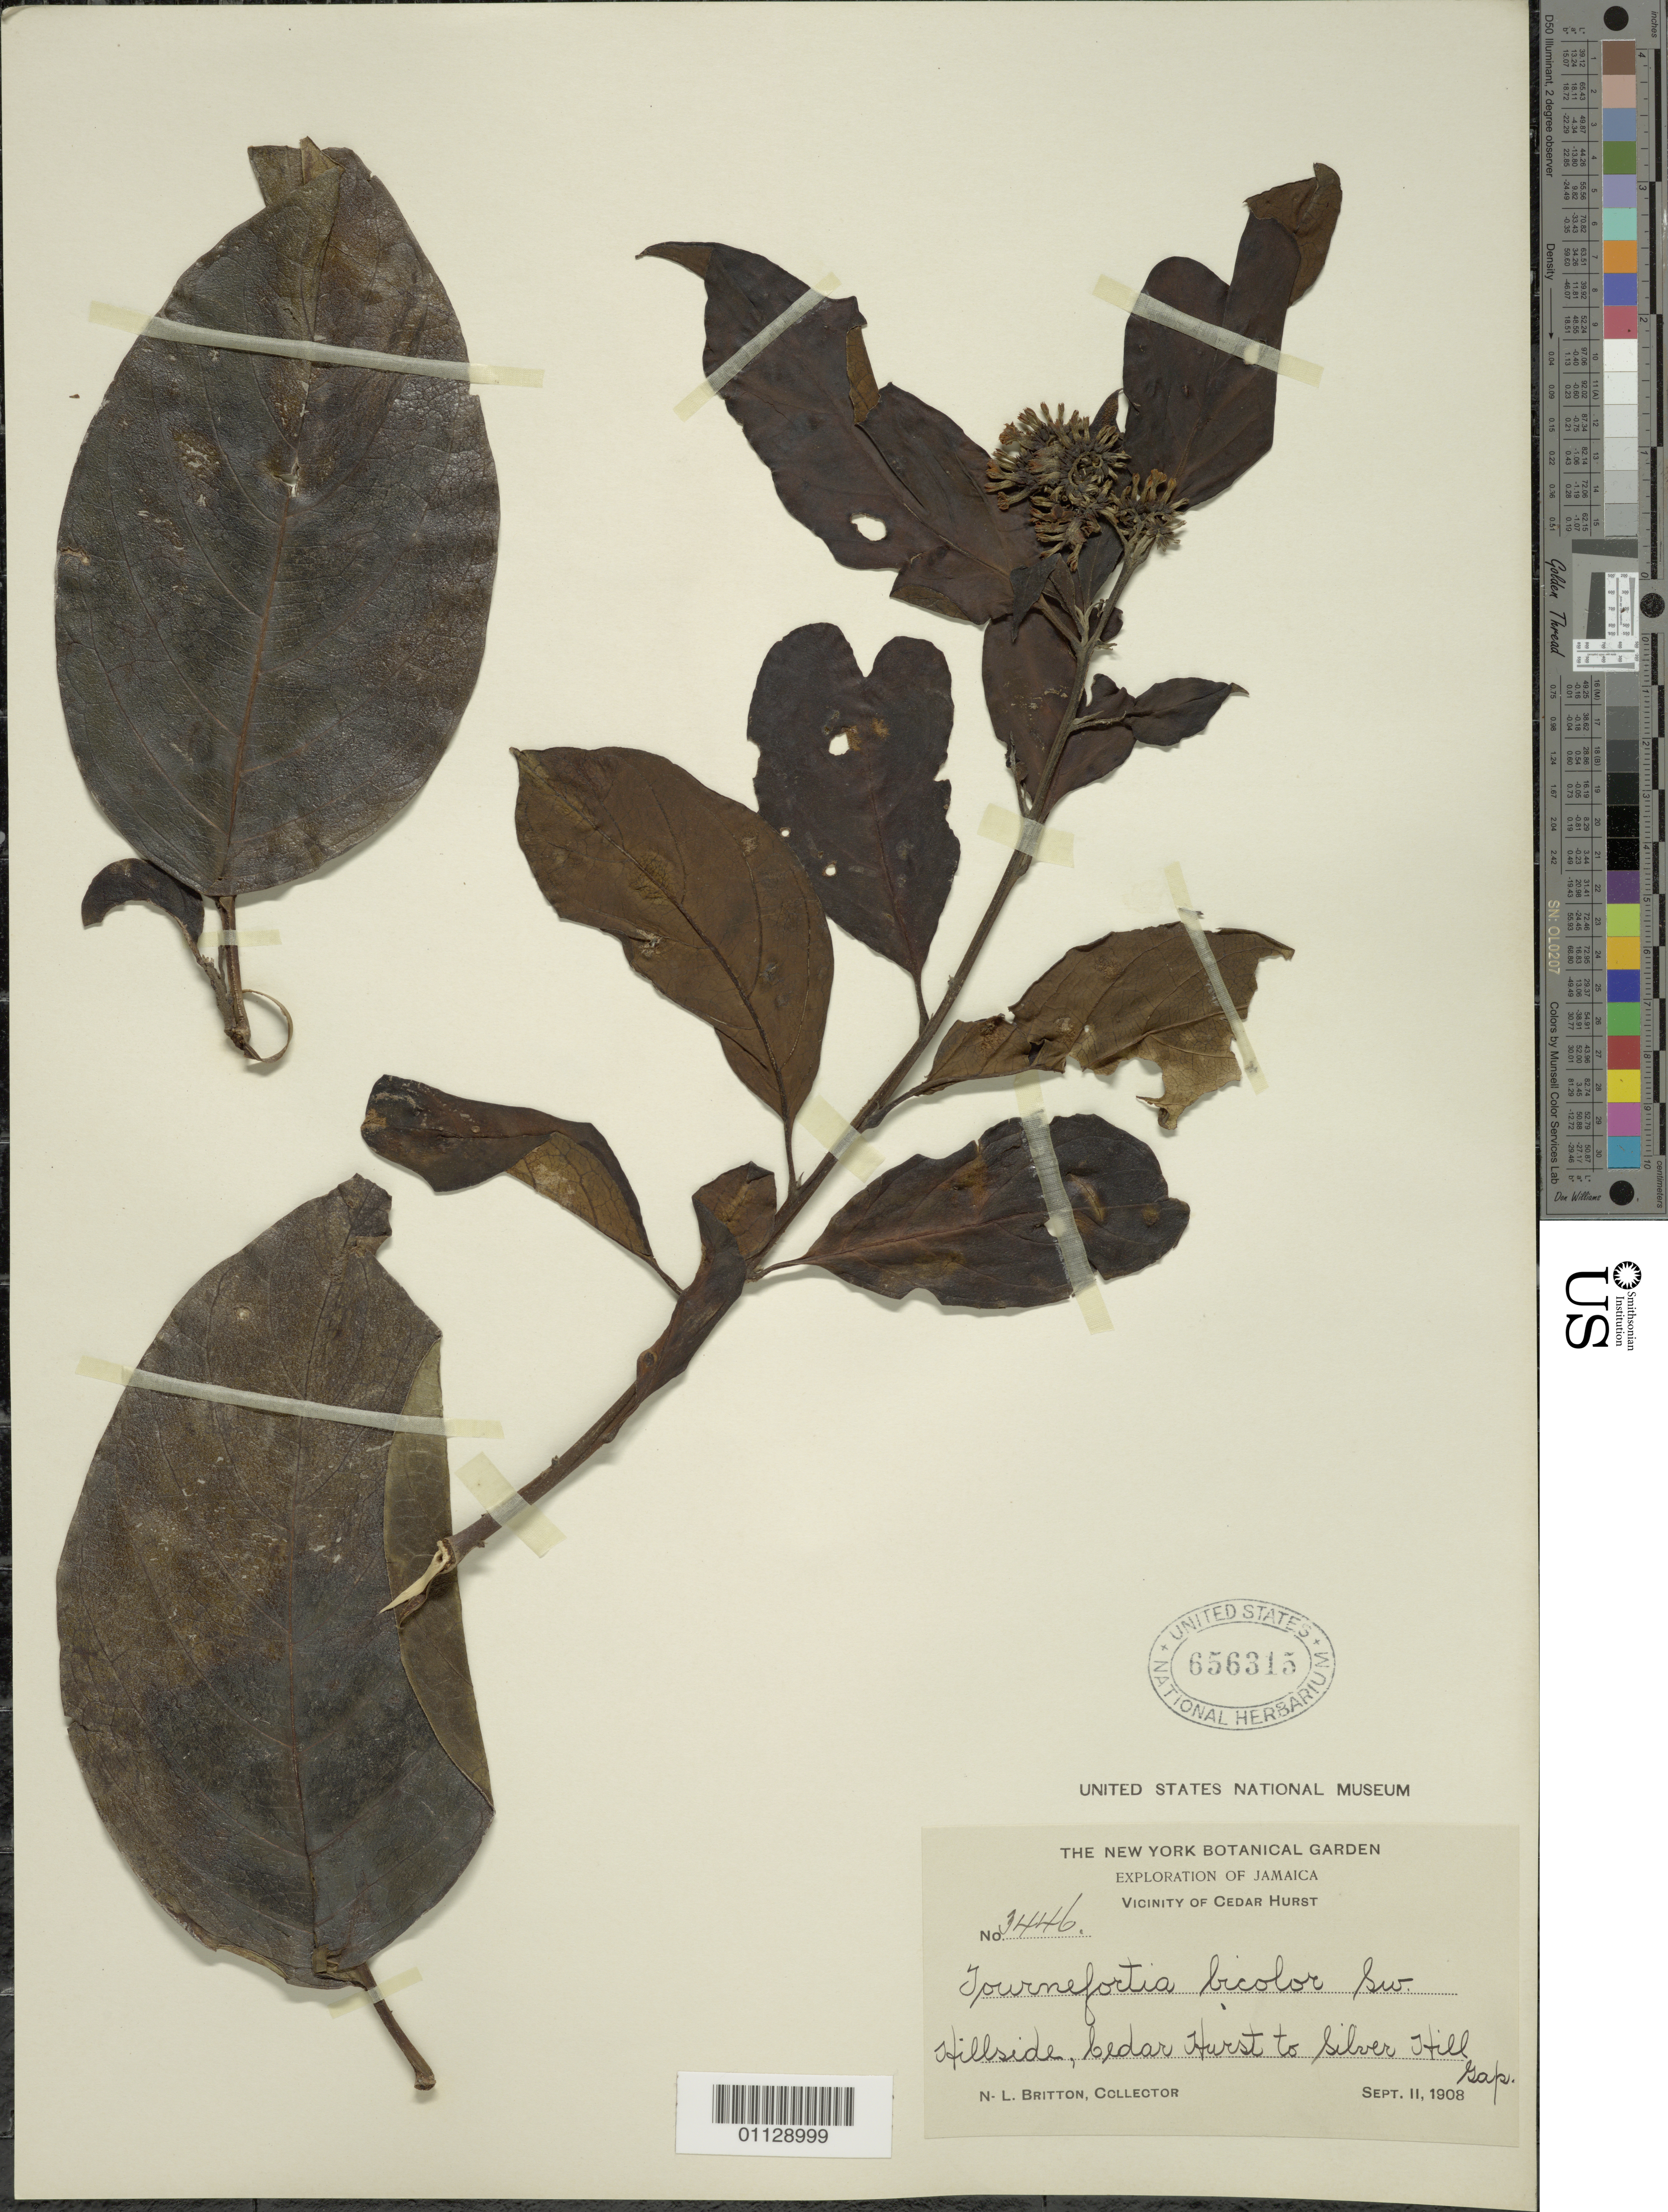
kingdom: Plantae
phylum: Tracheophyta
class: Magnoliopsida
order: Boraginales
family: Heliotropiaceae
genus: Tournefortia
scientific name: Tournefortia bicolor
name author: Sw.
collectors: N. Britton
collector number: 3446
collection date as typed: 11 Sep 1908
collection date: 1908-09-11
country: Jamaica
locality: Hillside, Cedar Hurst to Silver Hill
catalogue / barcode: US 656315